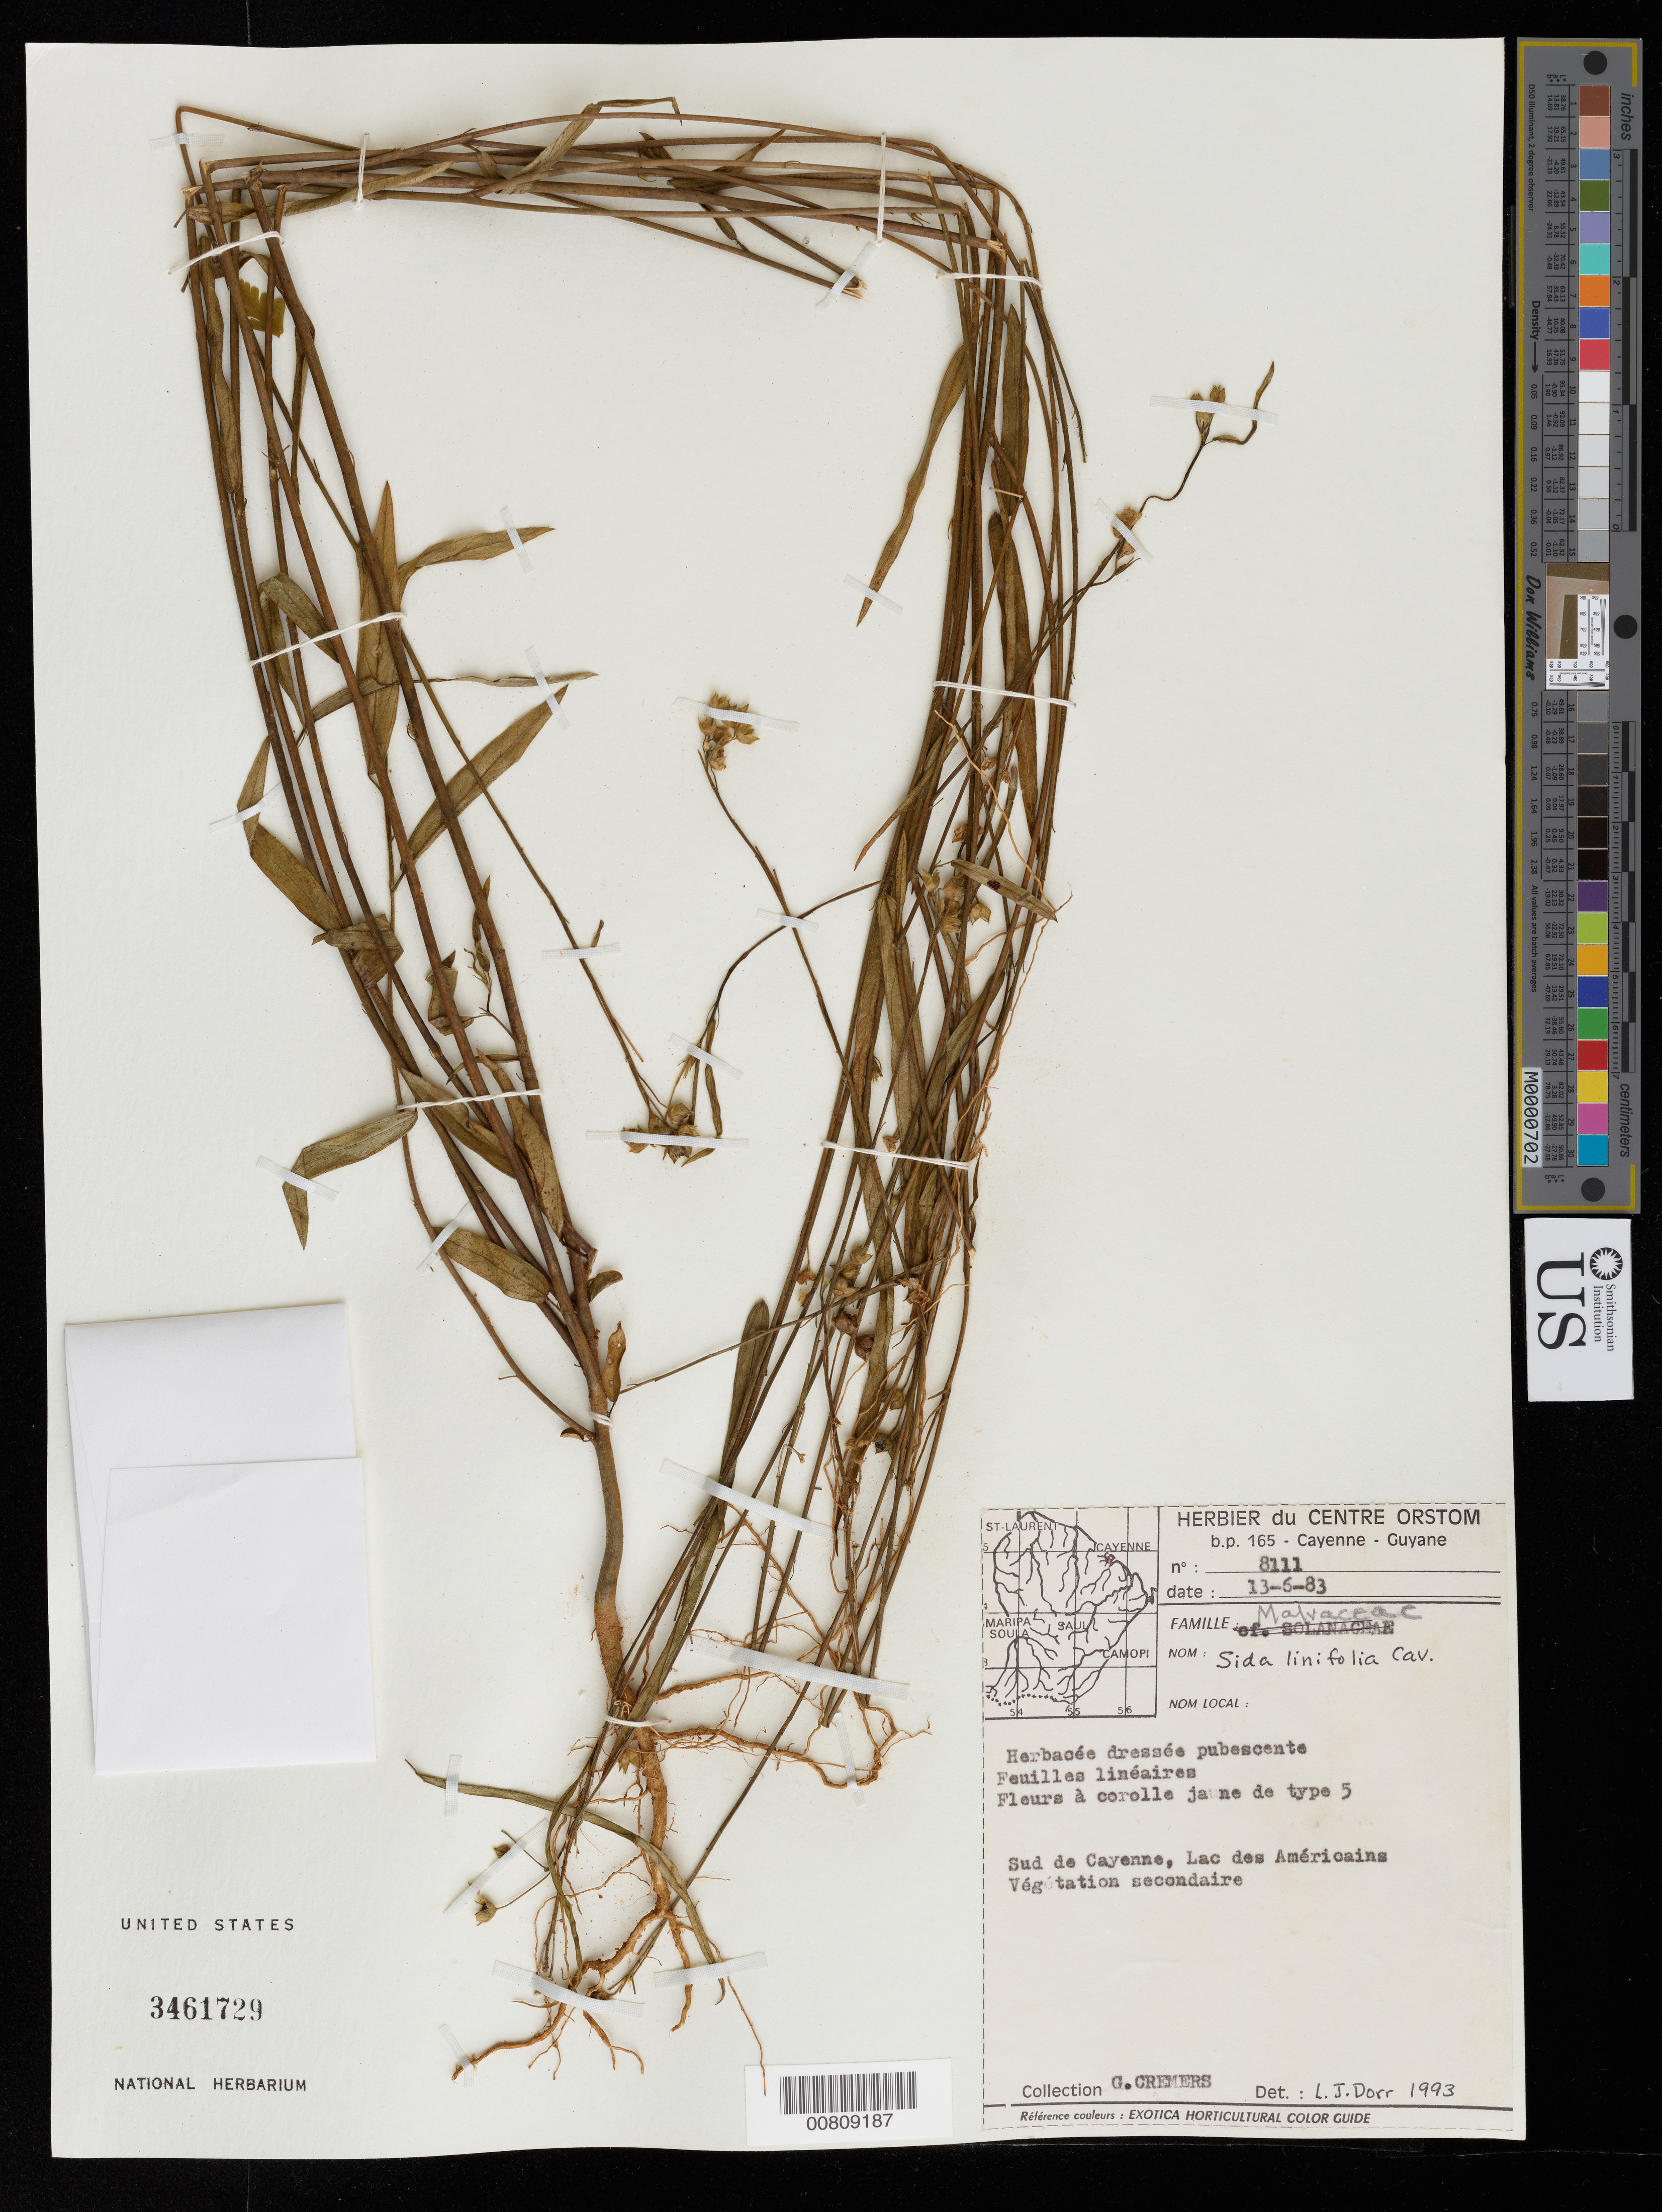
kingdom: Plantae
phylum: Tracheophyta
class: Magnoliopsida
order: Malvales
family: Malvaceae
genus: Sida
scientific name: Sida linifolia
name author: Cav.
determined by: Dorr, L. J., (BOT), Smithsonian Institution - National Museum of Natural History (UNITED STATES)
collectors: G. Cremers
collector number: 8111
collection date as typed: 13-Jun-83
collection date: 1983-06-13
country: French Guiana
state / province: Cayenne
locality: Cayenne, S of, Lac des Américains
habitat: Secondary vegetation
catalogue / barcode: US 3461729